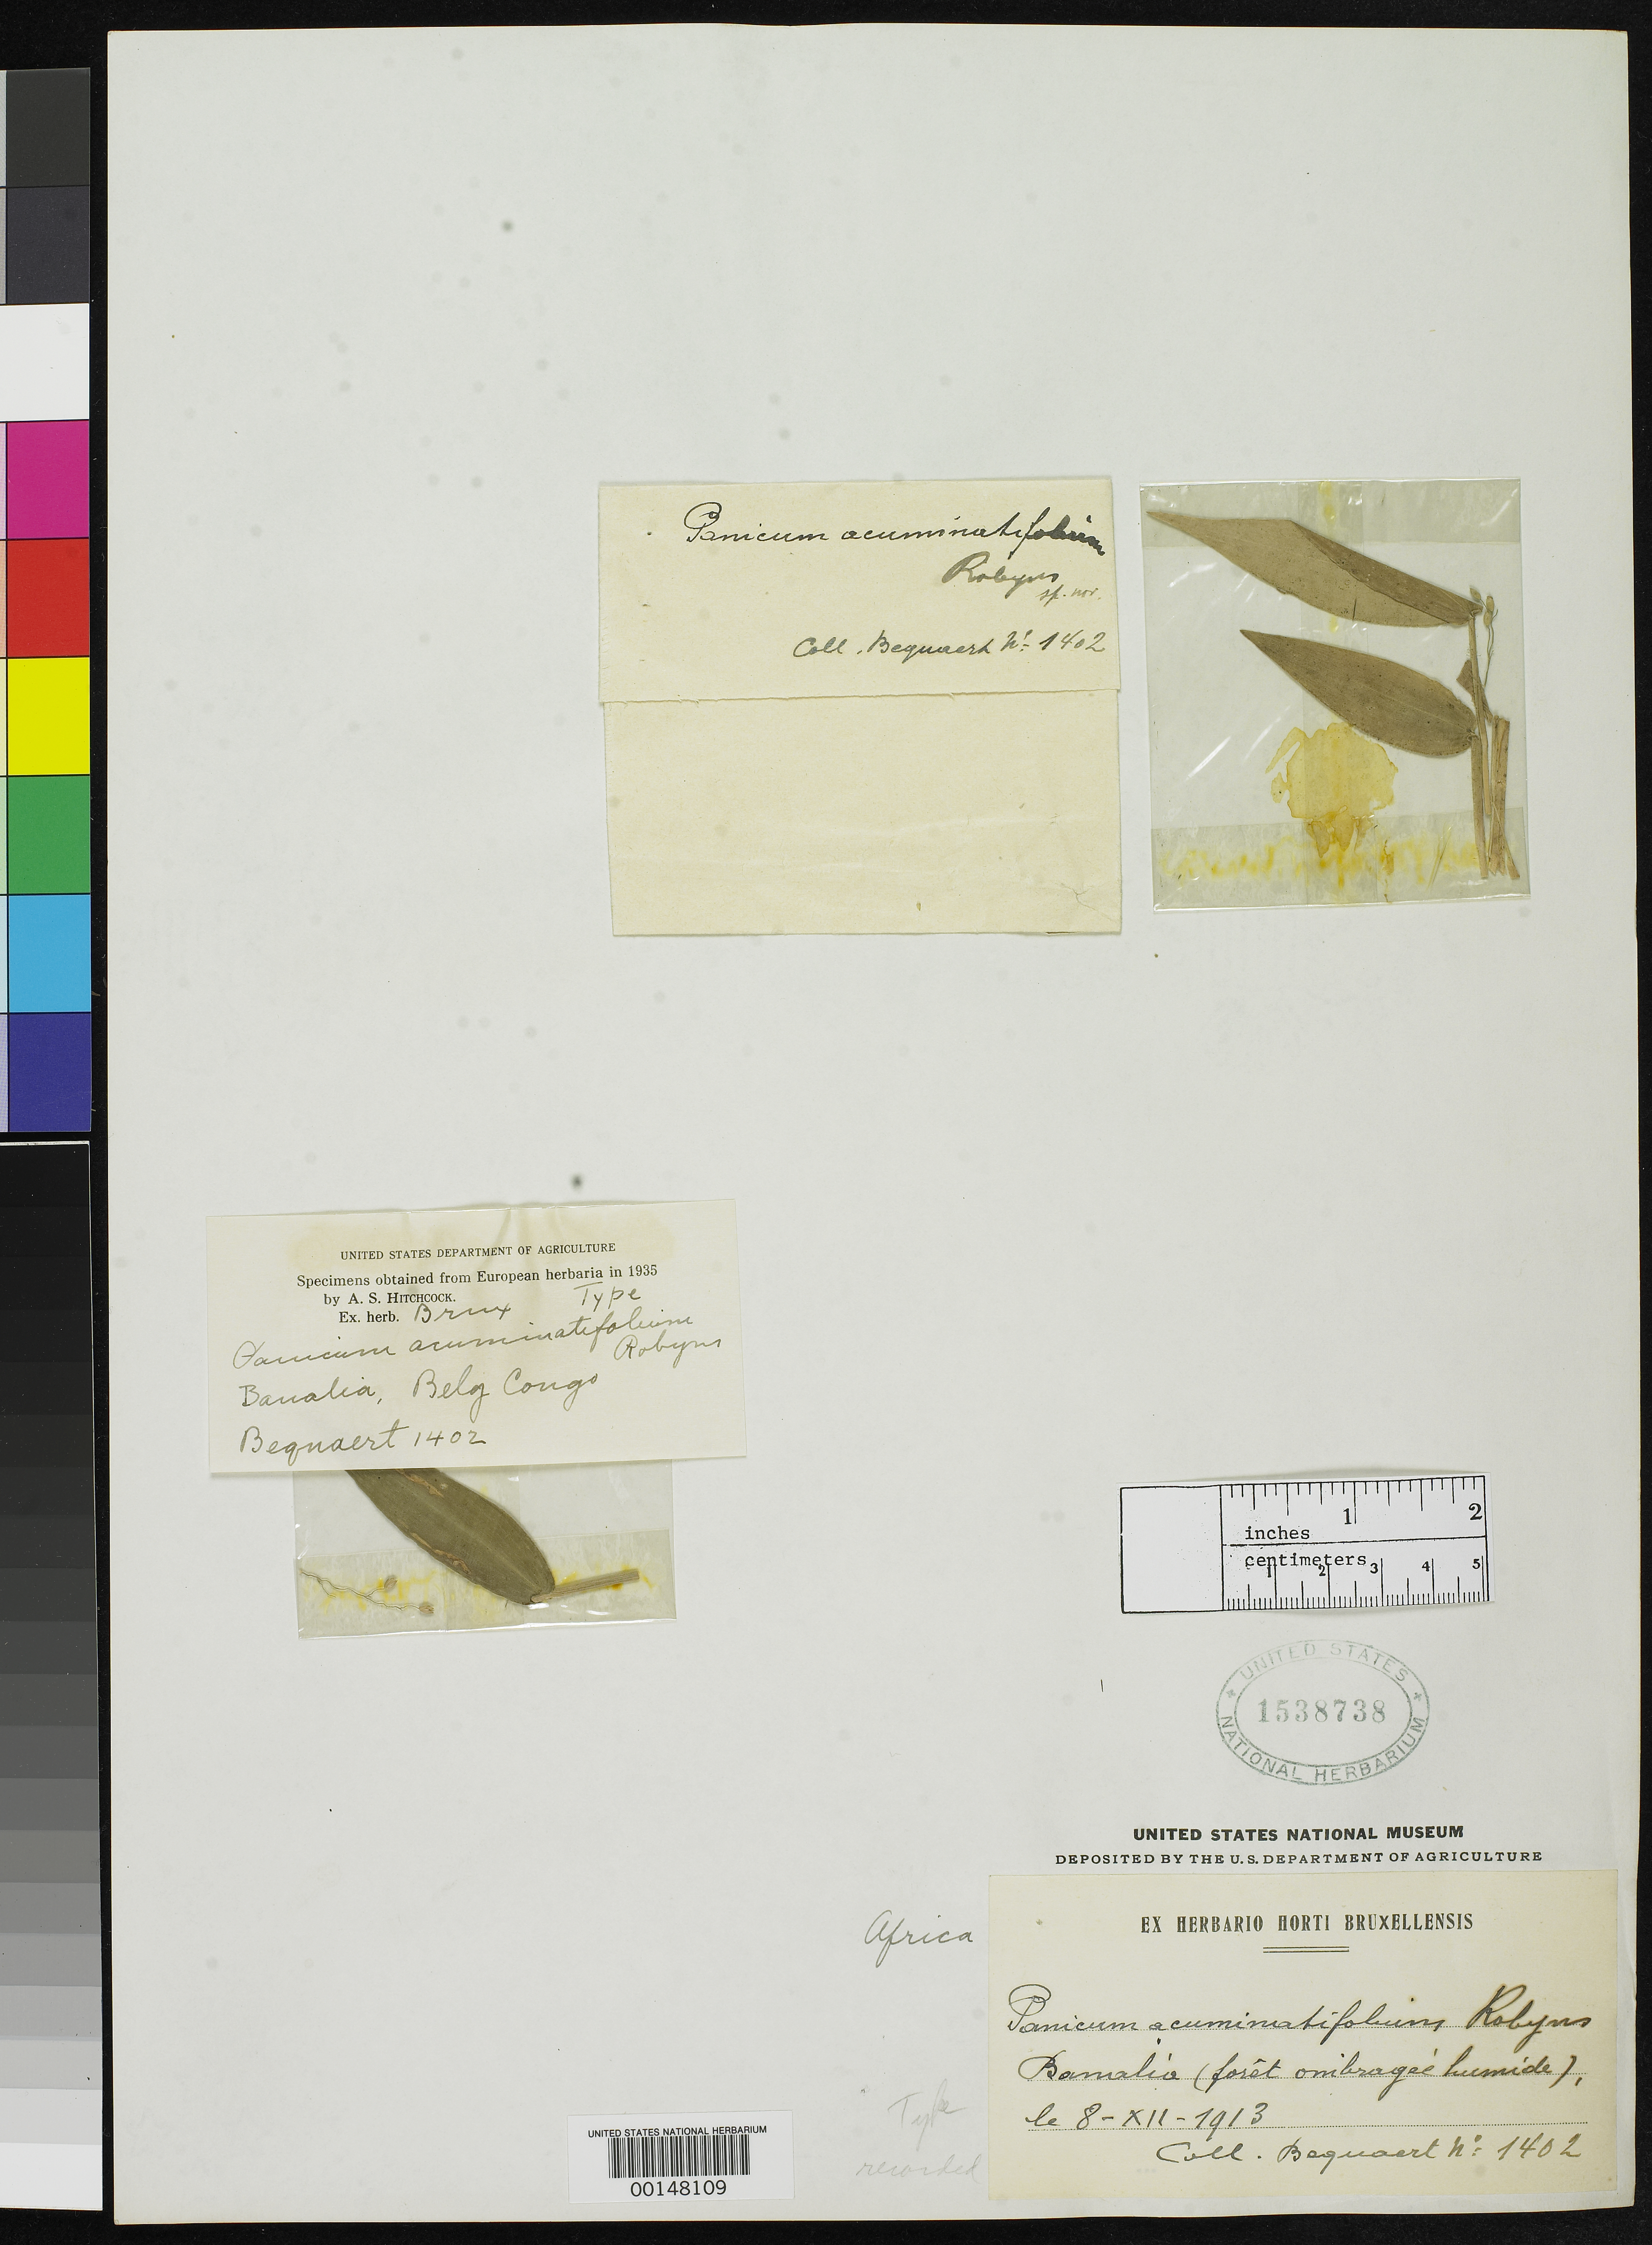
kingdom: Plantae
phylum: Tracheophyta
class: Liliopsida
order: Poales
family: Poaceae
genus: Panicum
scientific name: Panicum acuminatifolium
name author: Robyns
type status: Type Fragment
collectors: J. Bequaert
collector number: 1402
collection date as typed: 08 Dec 1913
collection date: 1913-12-08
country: Congo, Democratic Republic of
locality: Banalia.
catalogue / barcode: US 1538738